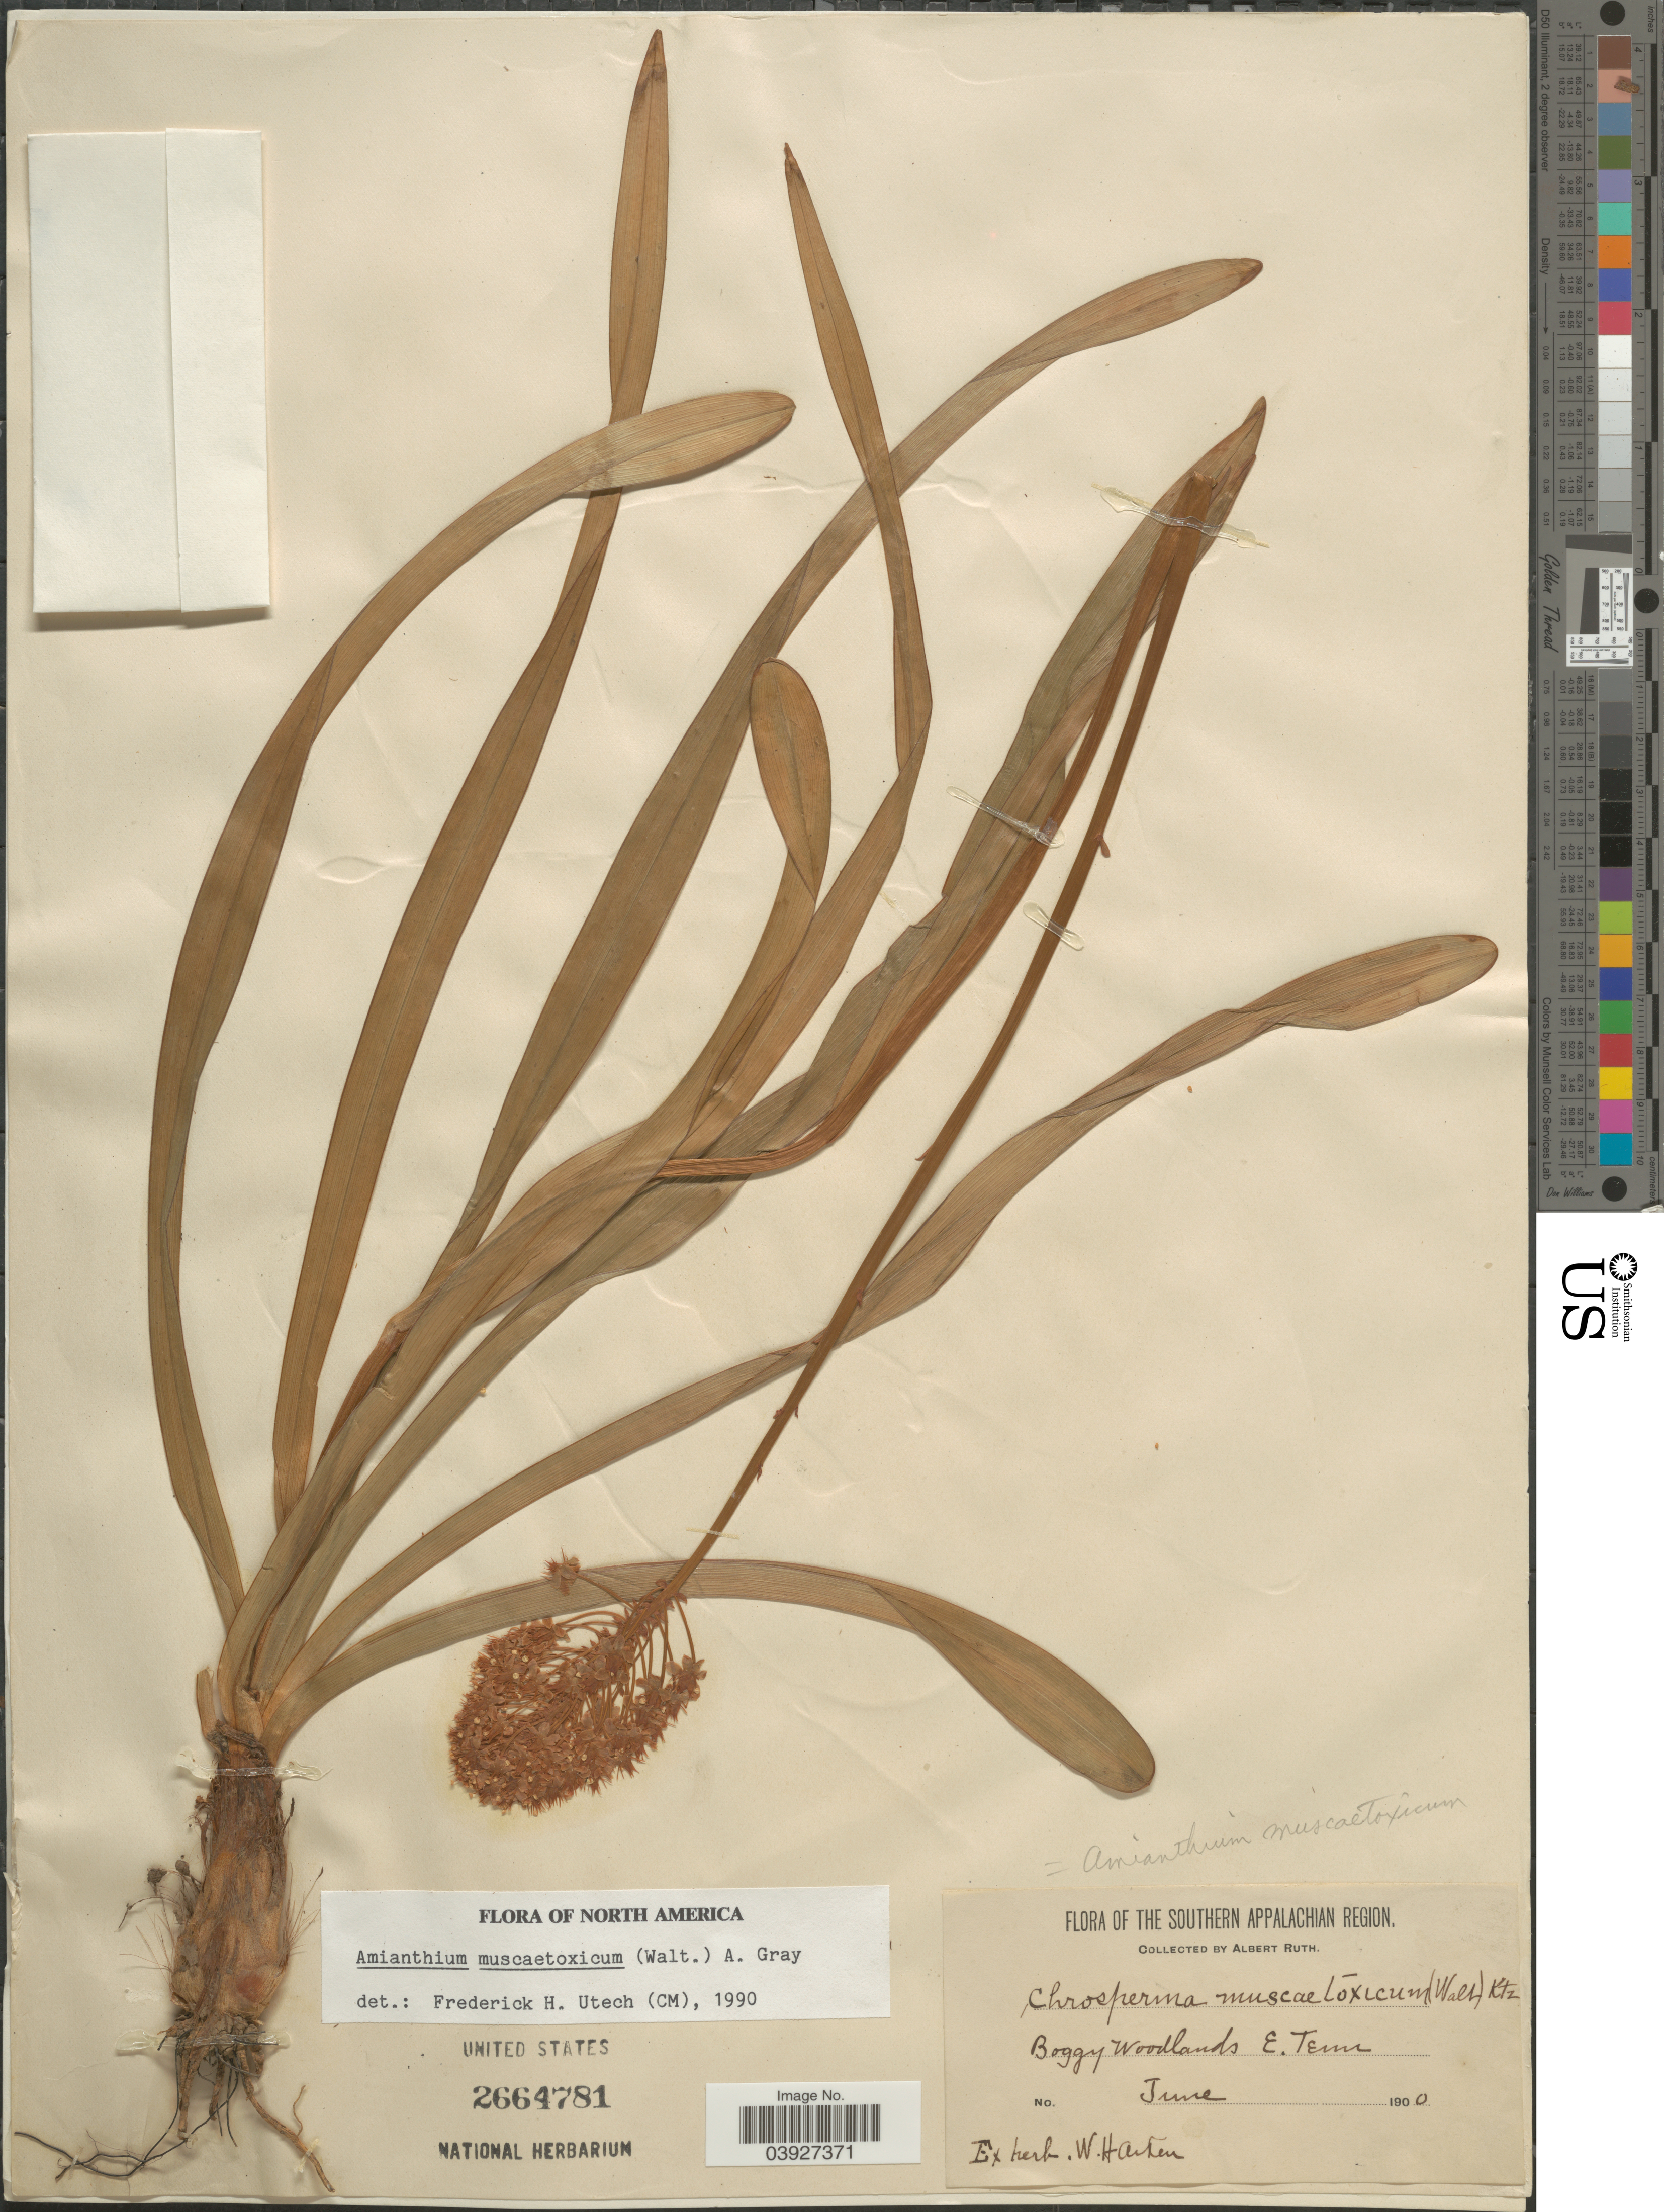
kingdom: Plantae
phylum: Tracheophyta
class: Liliopsida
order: Liliales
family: Melanthiaceae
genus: Amianthium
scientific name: Amianthium muscitoxicum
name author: (Walter) A. Gray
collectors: A. Ruth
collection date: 1900-06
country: United States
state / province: Tennessee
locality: The Southern Appalachian Region. Boggy Woodlands E. Tenn.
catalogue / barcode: US 2664781